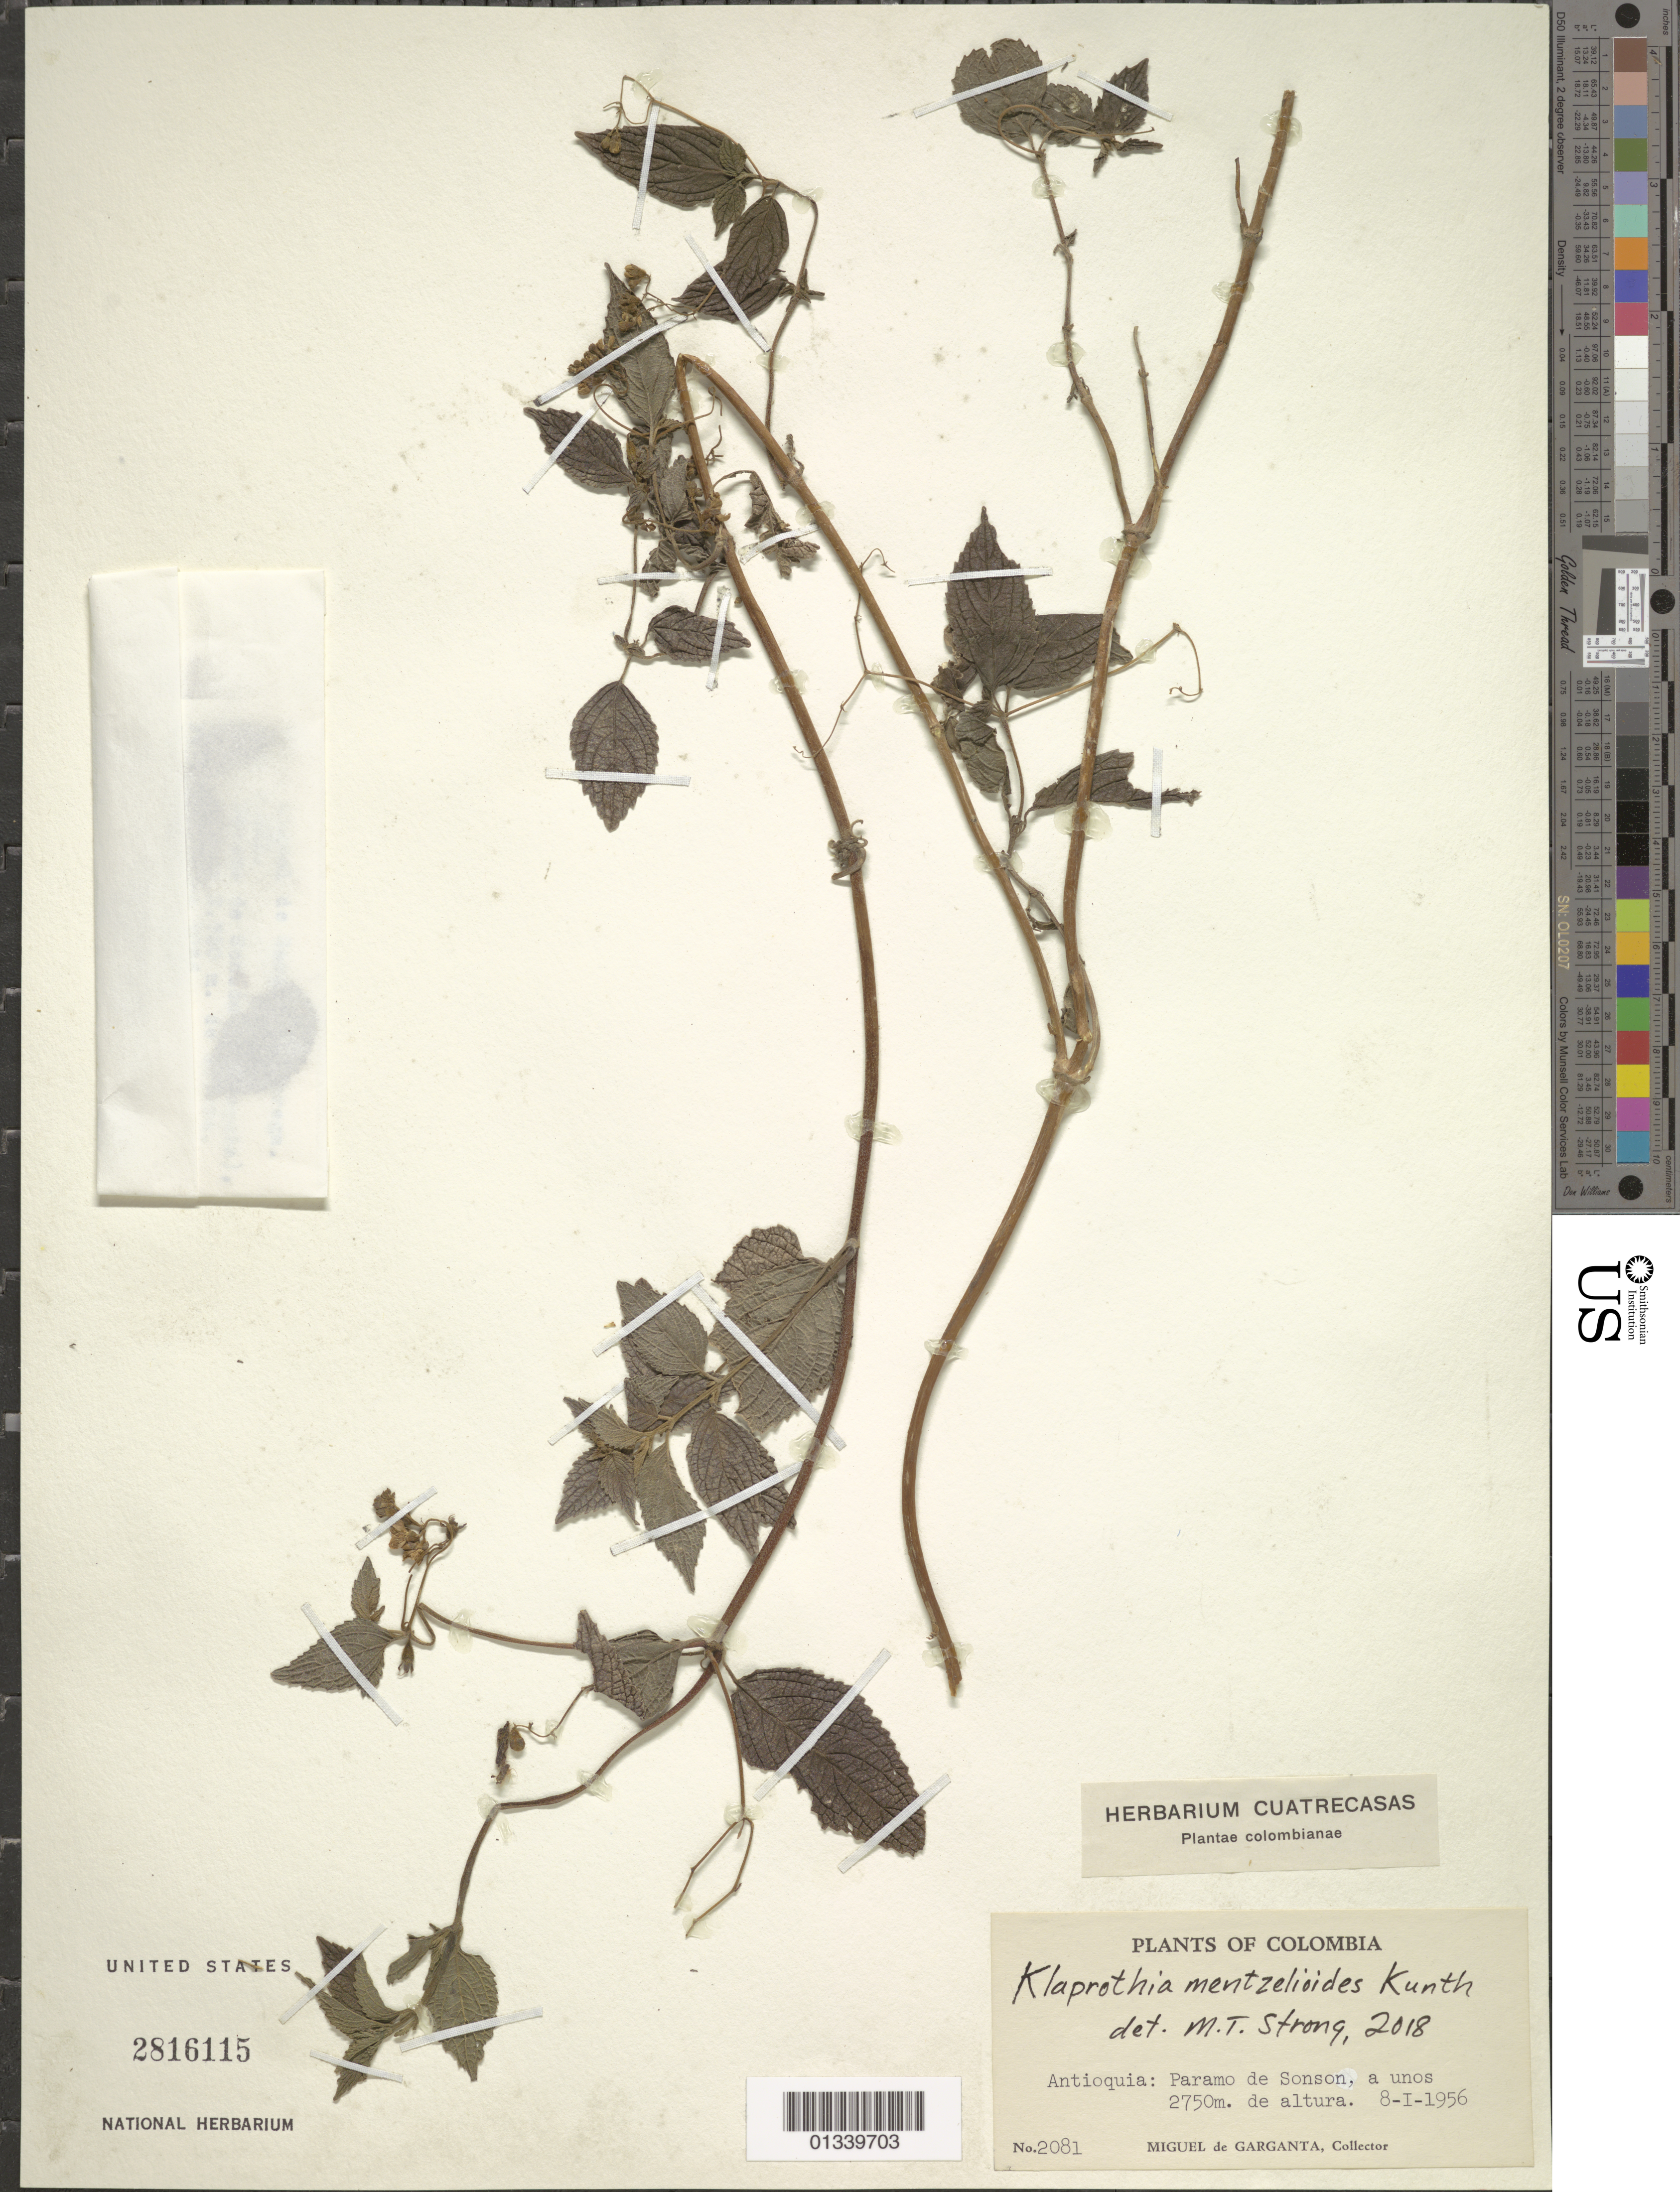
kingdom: Plantae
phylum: Tracheophyta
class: Magnoliopsida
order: Cornales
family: Loasaceae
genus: Klaprothia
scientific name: Klaprothia mentzelioides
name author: Kunth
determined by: Strong, Mark T., (BOT), Smithsonian Institution - National Museum of Natural History (UNITED STATES)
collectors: M. Garganta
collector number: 2081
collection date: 1956-08-01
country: Colombia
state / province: Antioquia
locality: Paramo de Sonson, a unos.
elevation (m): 2750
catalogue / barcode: US 2816115